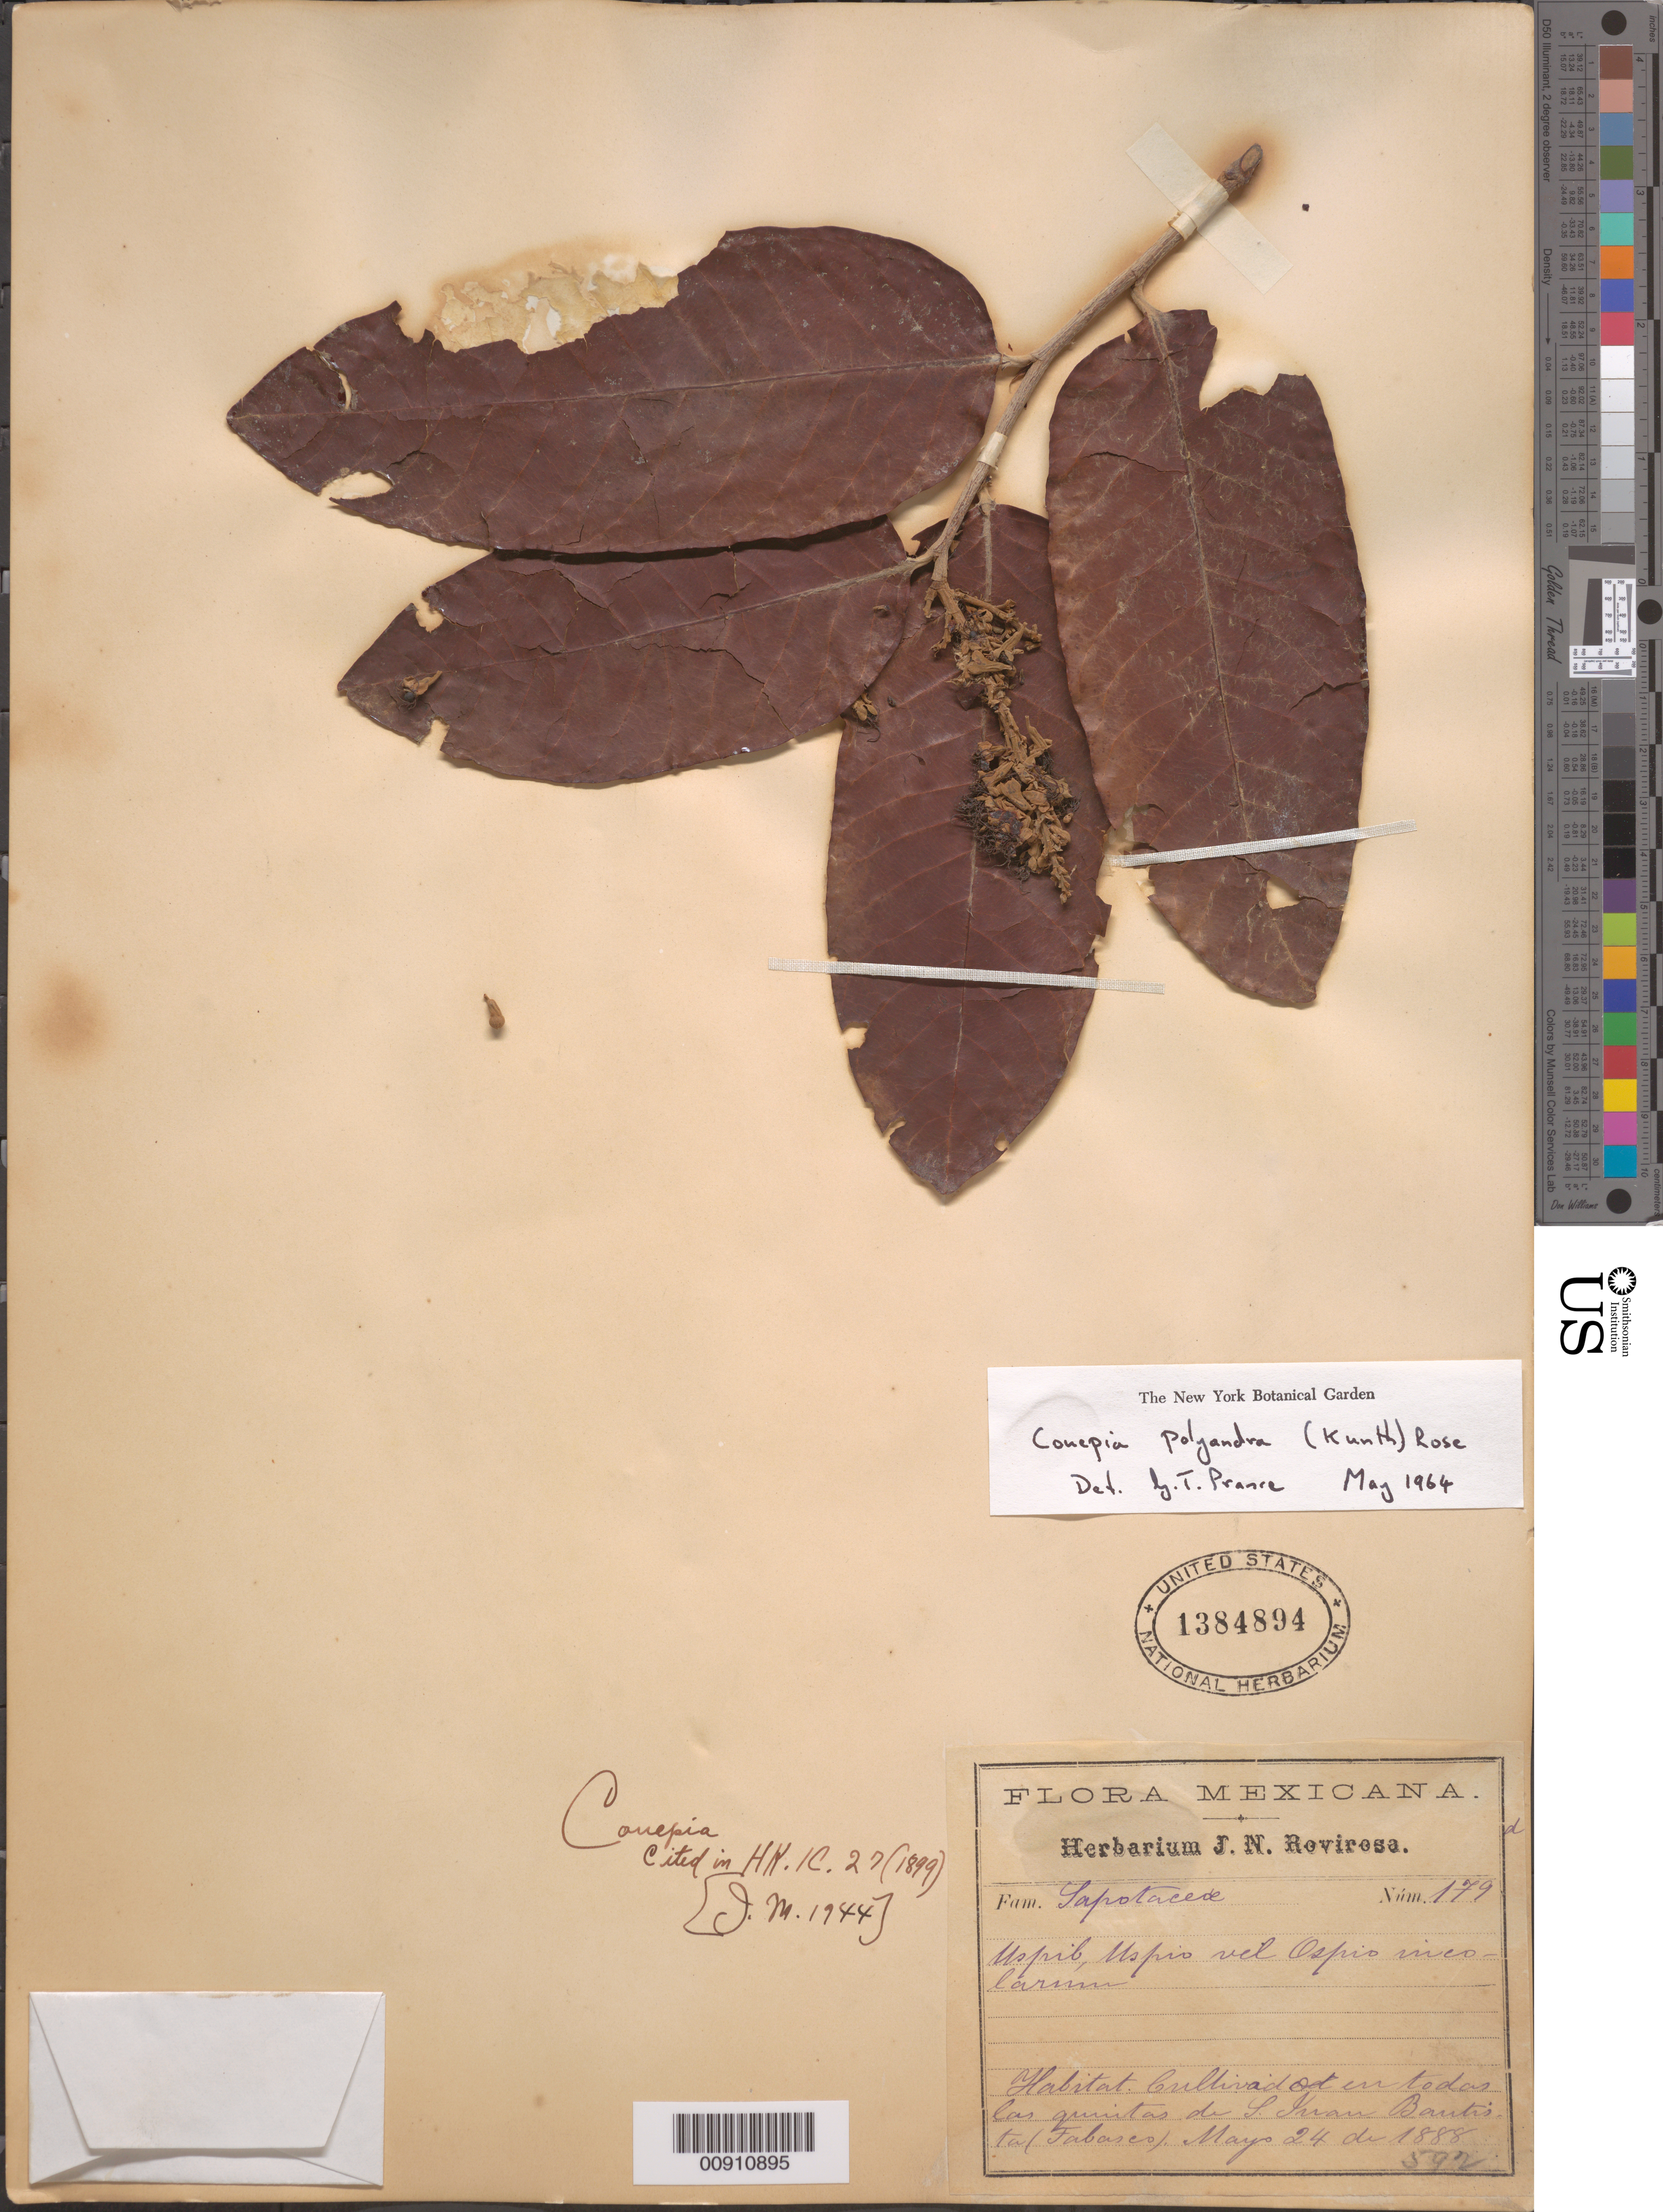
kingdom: Plantae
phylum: Tracheophyta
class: Magnoliopsida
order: Malpighiales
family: Chrysobalanaceae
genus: Couepia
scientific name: Couepia polyandra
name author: (Kunth) Rose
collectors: J. N. Rovirosa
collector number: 179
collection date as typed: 24 May 1888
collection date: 1888-05-24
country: Mexico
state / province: Tabasco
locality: Quintas de S. Juan Bautista (Tabasco).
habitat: Cultivado en todas las quintas.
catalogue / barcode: US 1384894